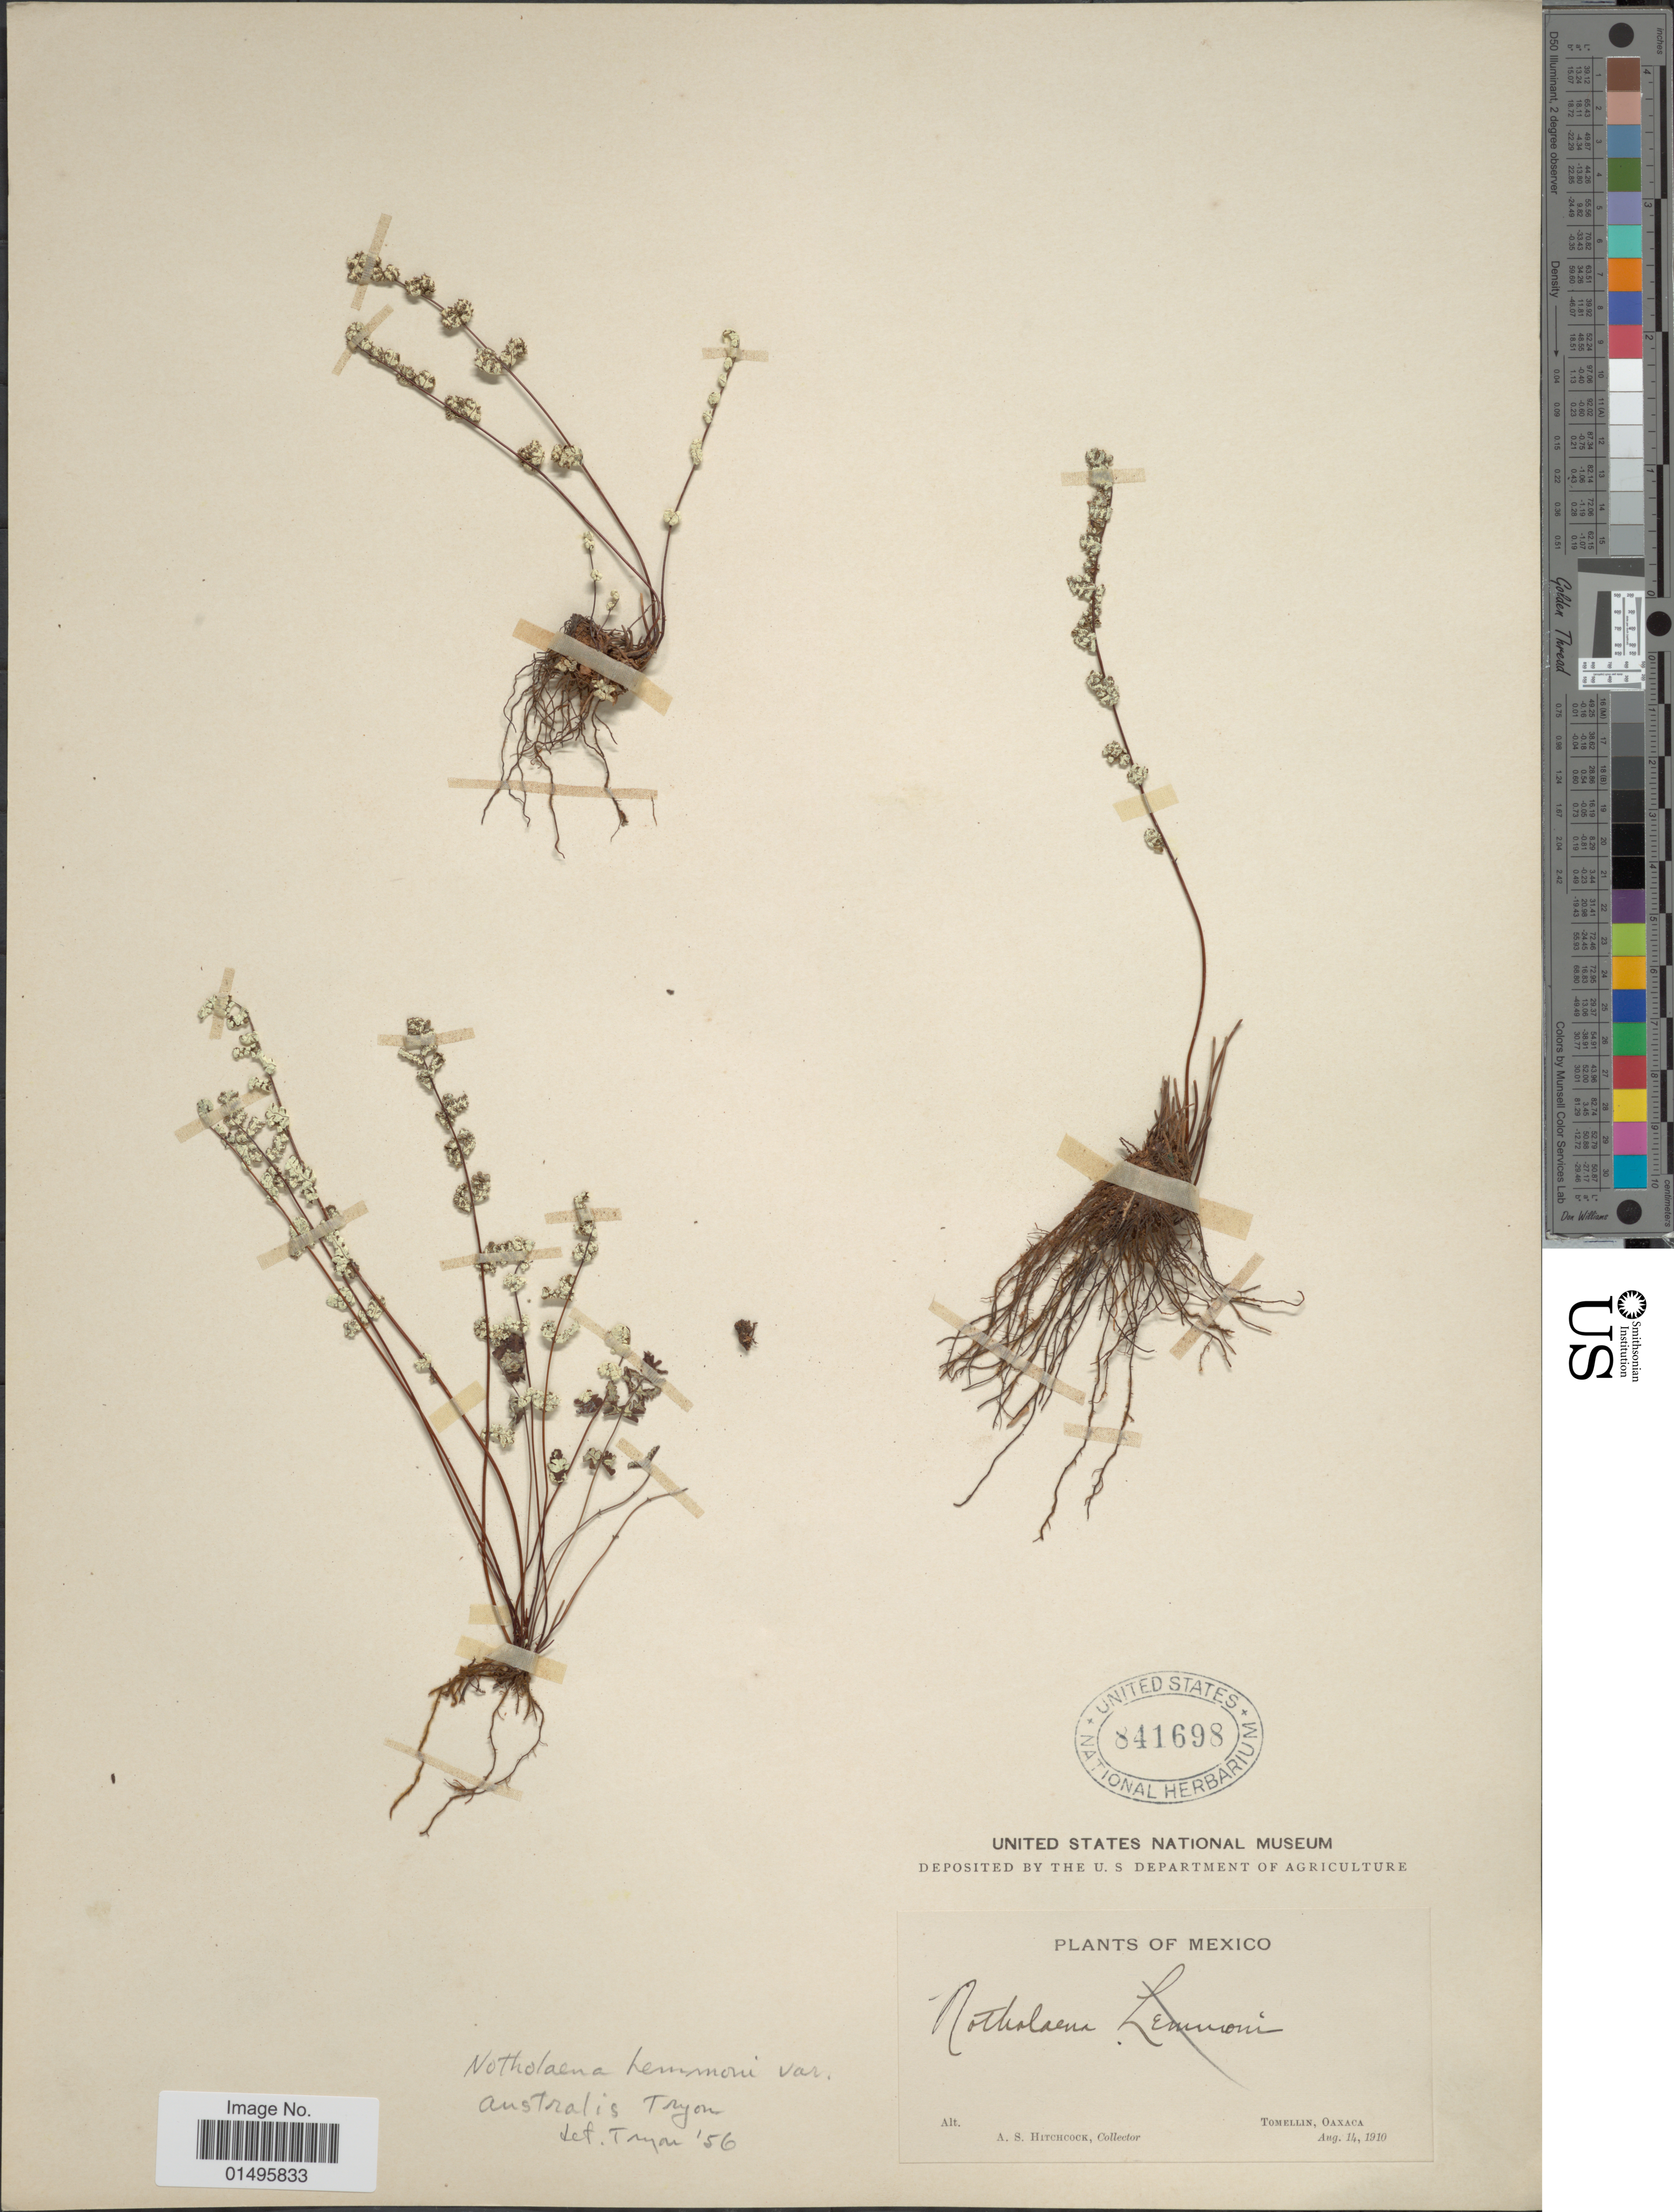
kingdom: Plantae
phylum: Tracheophyta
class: Polypodiopsida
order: Polypodiales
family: Pteridaceae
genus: Notholaena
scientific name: Notholaena lemmonii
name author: D.C. Eaton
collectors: A. S. Hitchcock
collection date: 1910-08-14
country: Mexico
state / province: Oaxaca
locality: Mexico, Tomellin.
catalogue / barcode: US 841698